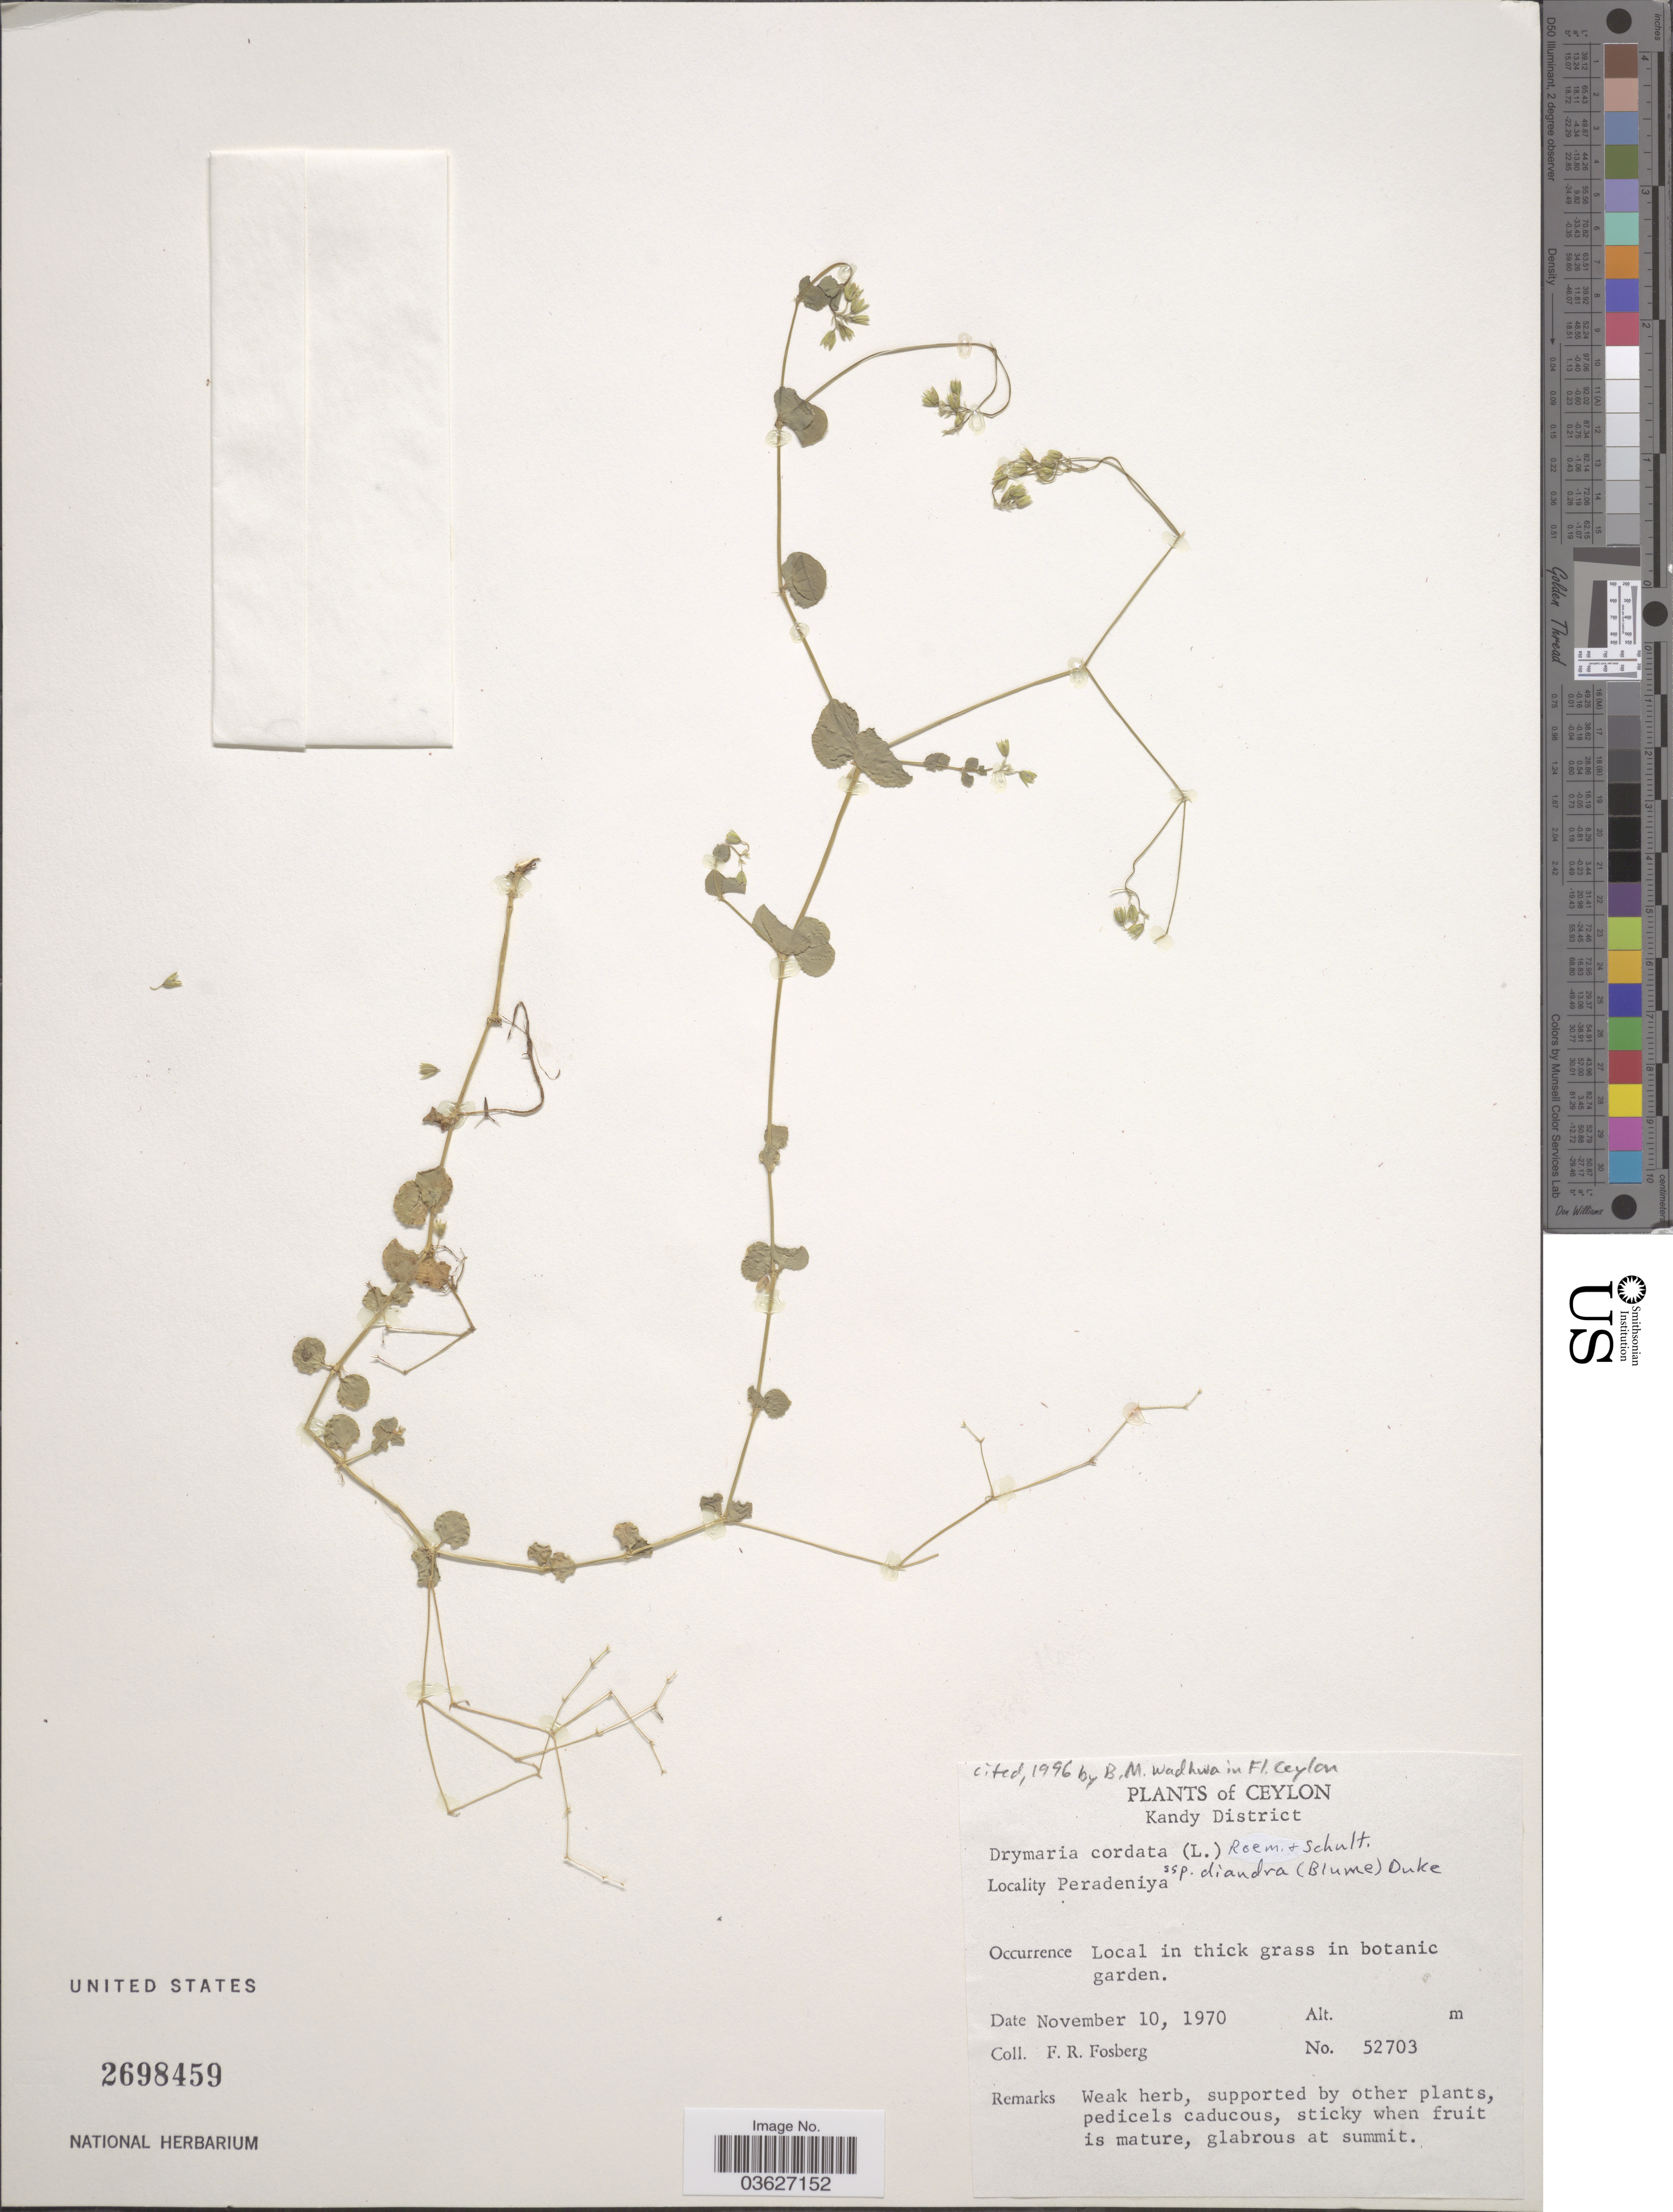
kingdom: Plantae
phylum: Tracheophyta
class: Magnoliopsida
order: Caryophyllales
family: Caryophyllaceae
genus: Drymaria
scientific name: Drymaria diandra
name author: Blume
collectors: F. R. Fosberg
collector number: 52703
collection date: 1970-11-10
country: Sri Lanka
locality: Ceylon. Kandy District. Peradeniya.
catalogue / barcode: US 2698459